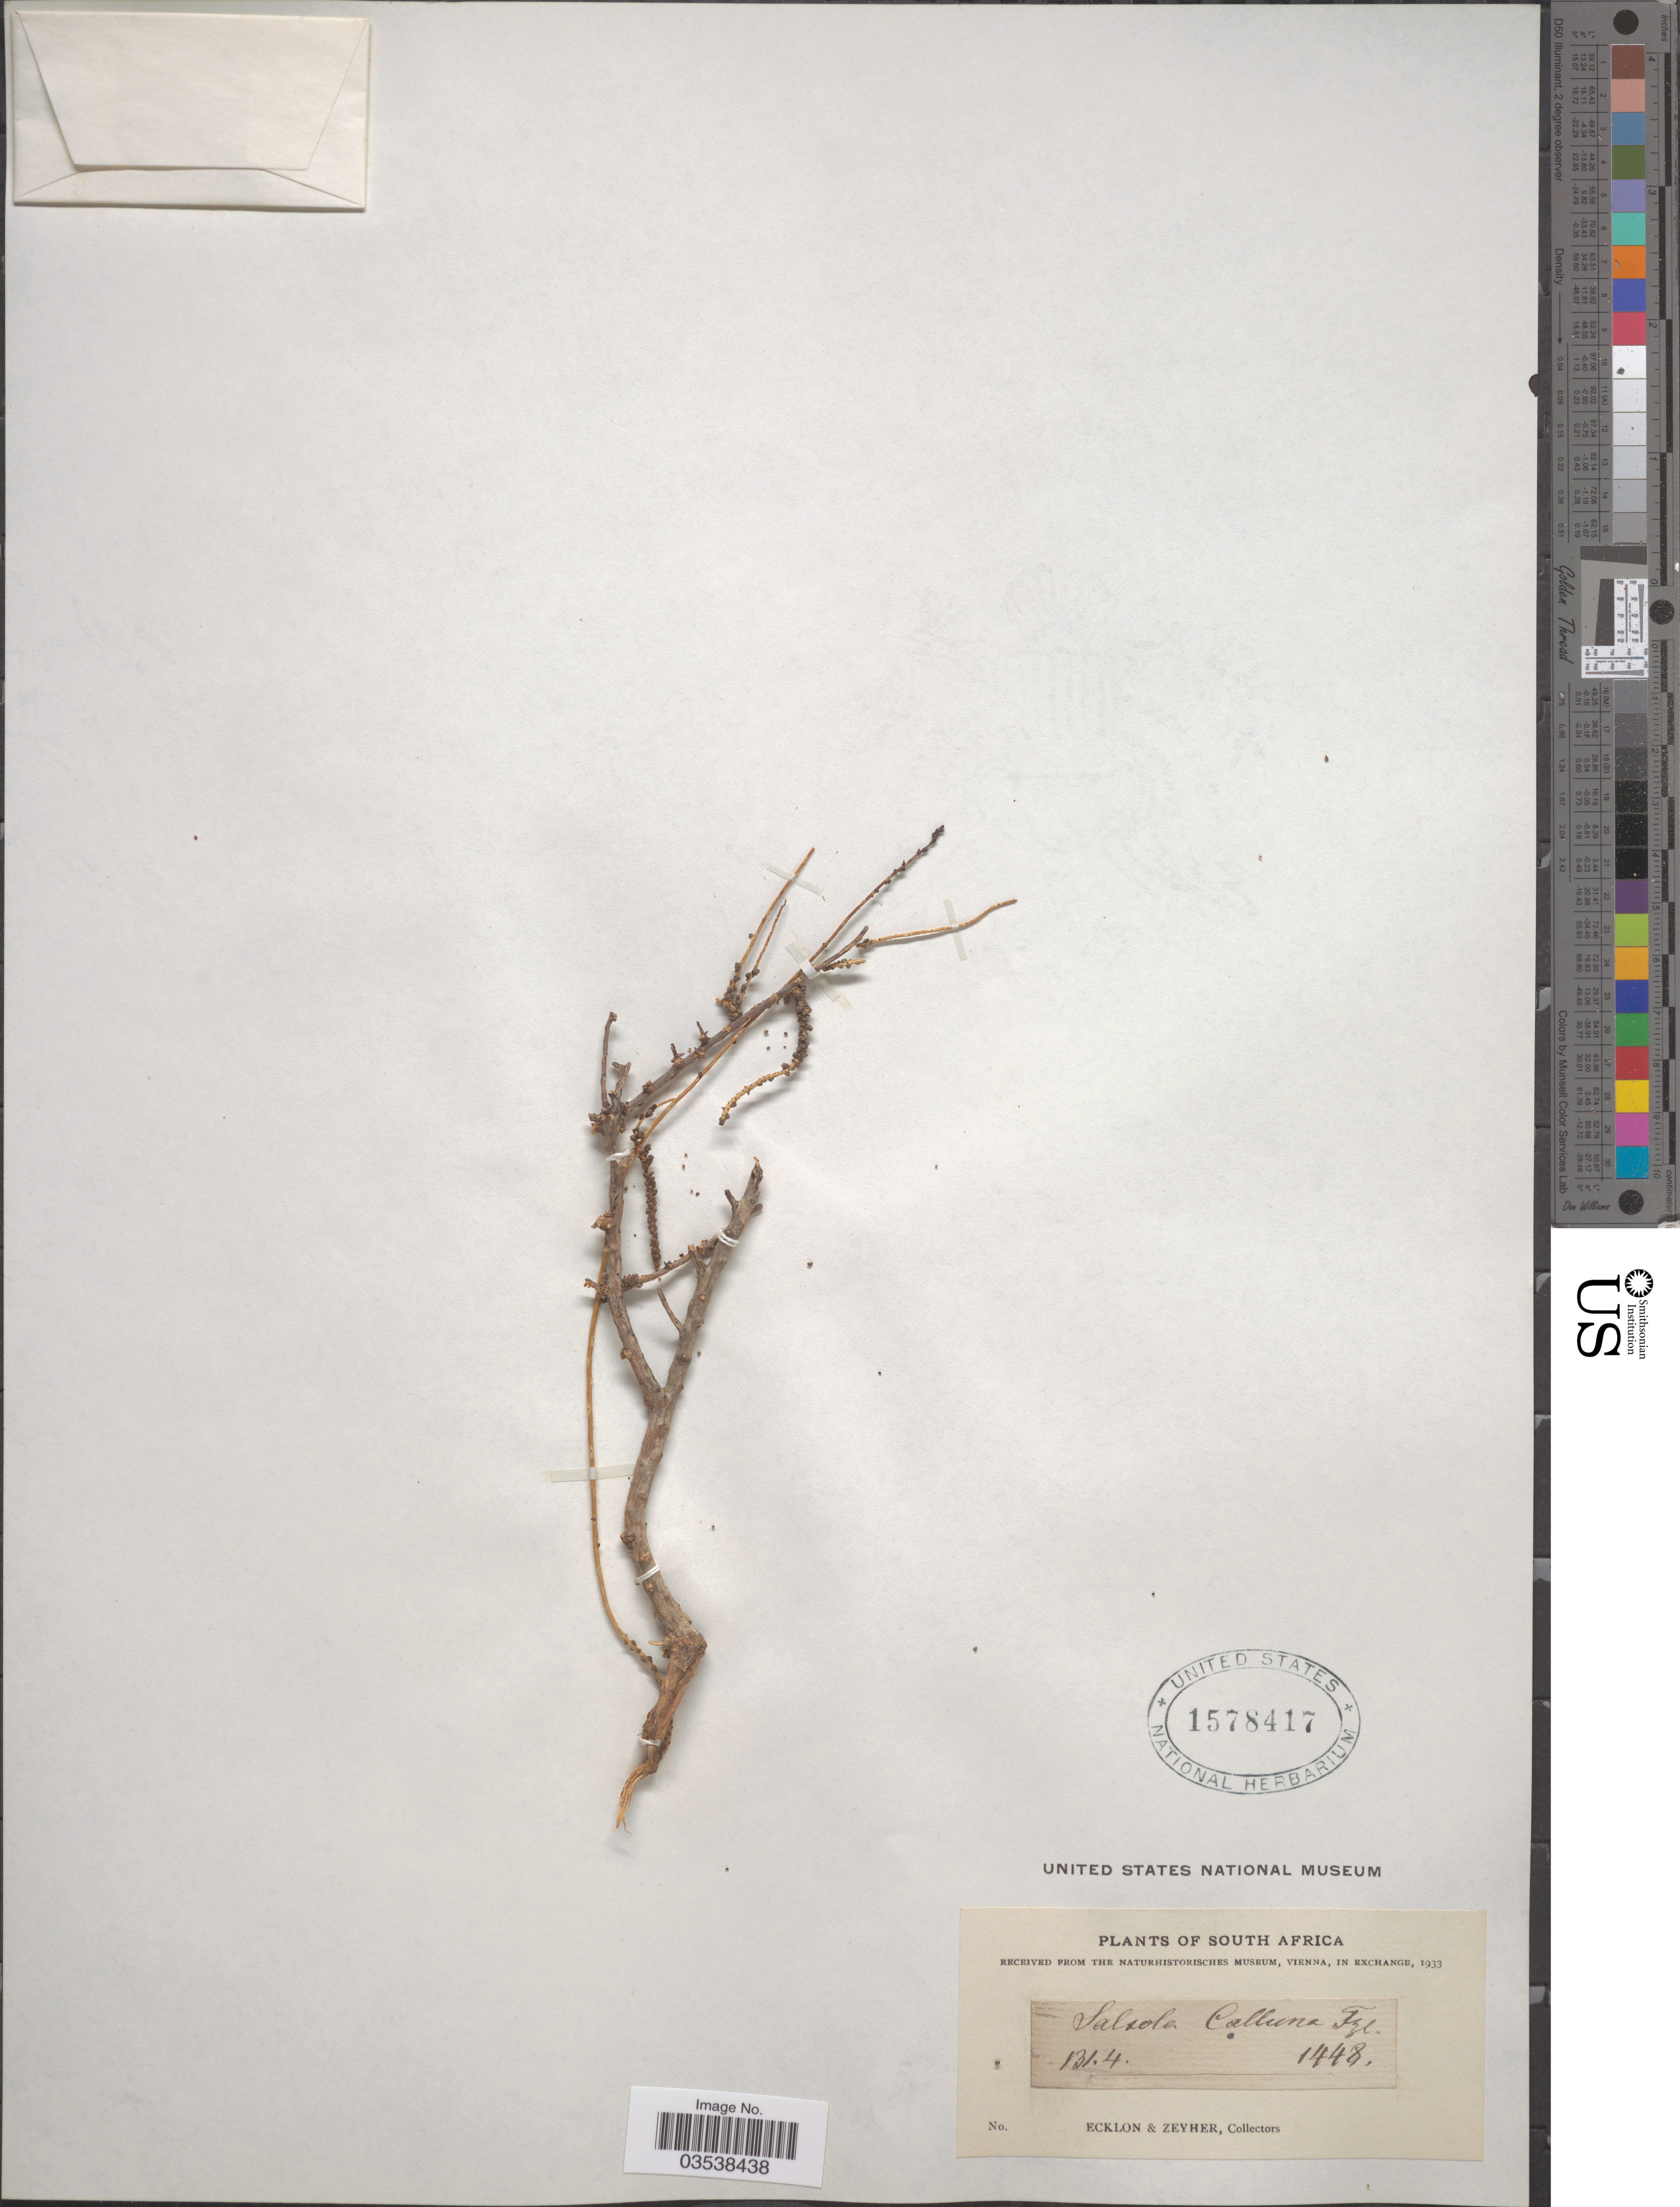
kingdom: Plantae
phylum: Tracheophyta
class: Magnoliopsida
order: Caryophyllales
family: Amaranthaceae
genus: Caroxylon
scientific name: Caroxylon calluna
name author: (Drège ex C.H. Wright) Theodorova ex Mucina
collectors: -. Ecklon & -. Zeyher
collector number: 1448?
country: South Africa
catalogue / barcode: US 1578417